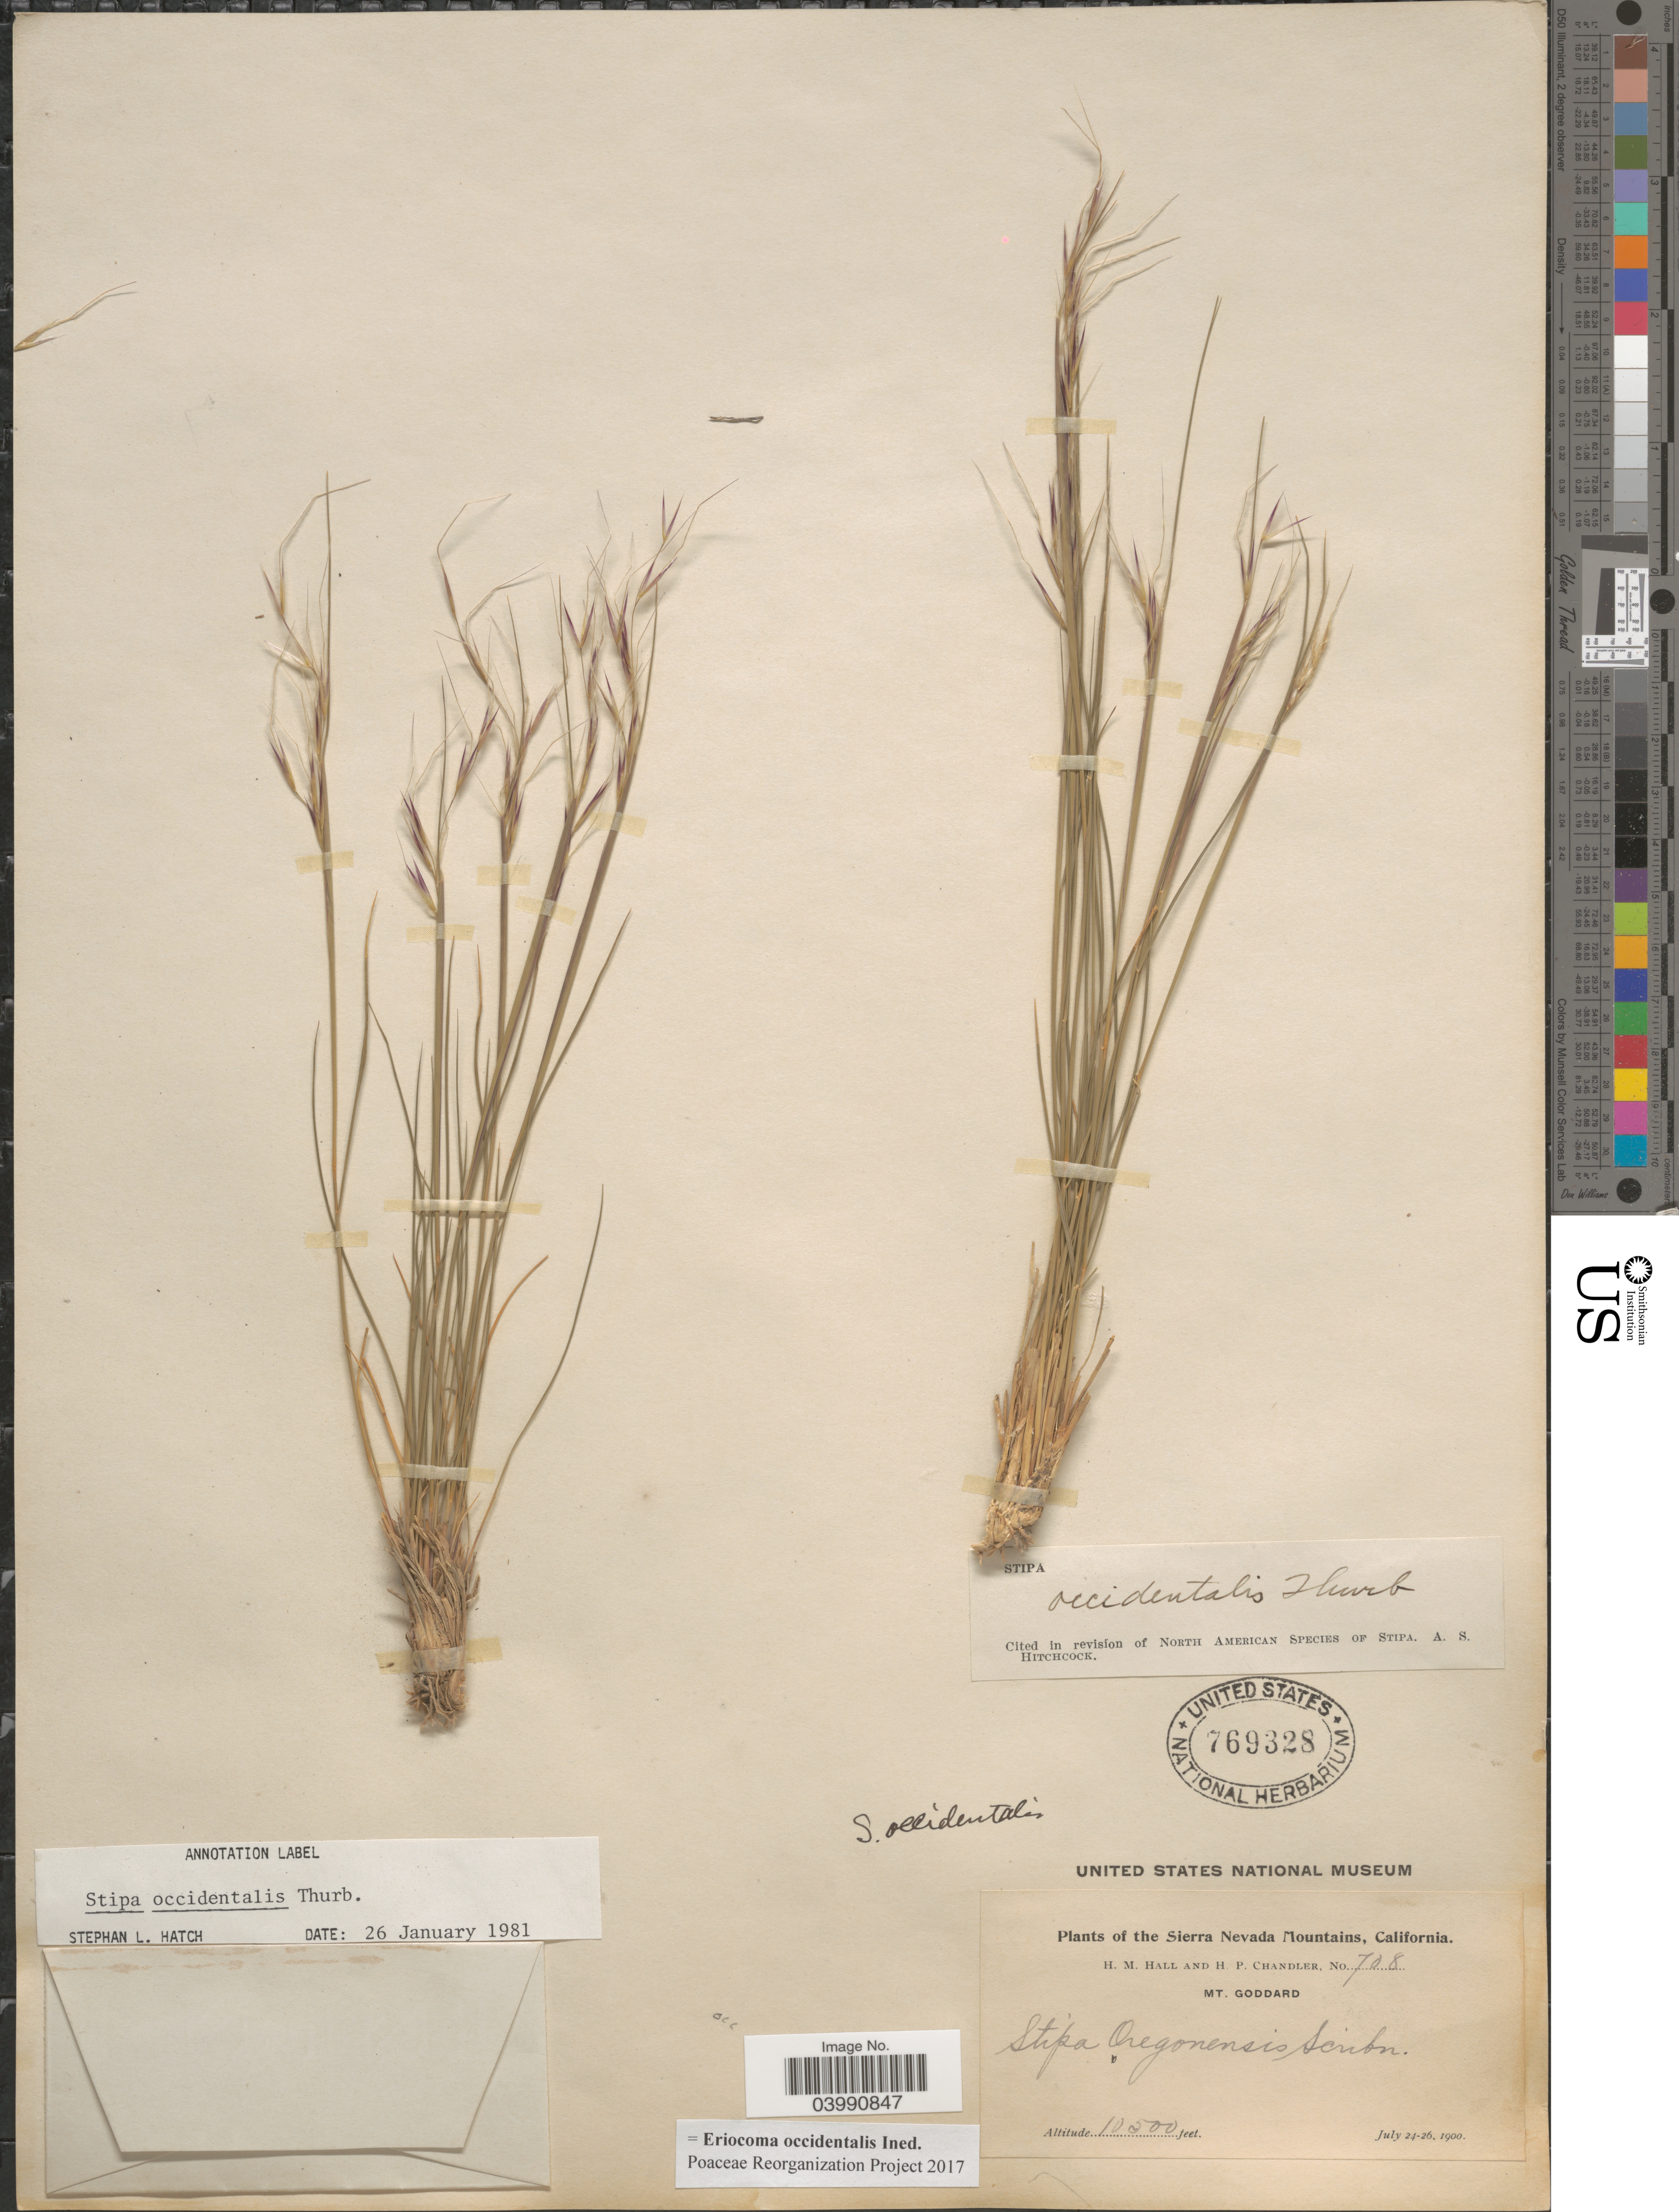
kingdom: Plantae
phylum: Tracheophyta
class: Liliopsida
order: Poales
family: Poaceae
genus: Eriocoma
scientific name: Eriocoma occidentalis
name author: (Thurb. ex S. Watson) Romasch.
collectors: H. M. Hall & H. Chandler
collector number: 708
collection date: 1900-07-24/1900-07-26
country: United States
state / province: California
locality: The Sierra Nevada Mountains. Mt. Goddard.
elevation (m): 3200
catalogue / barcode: US 769328